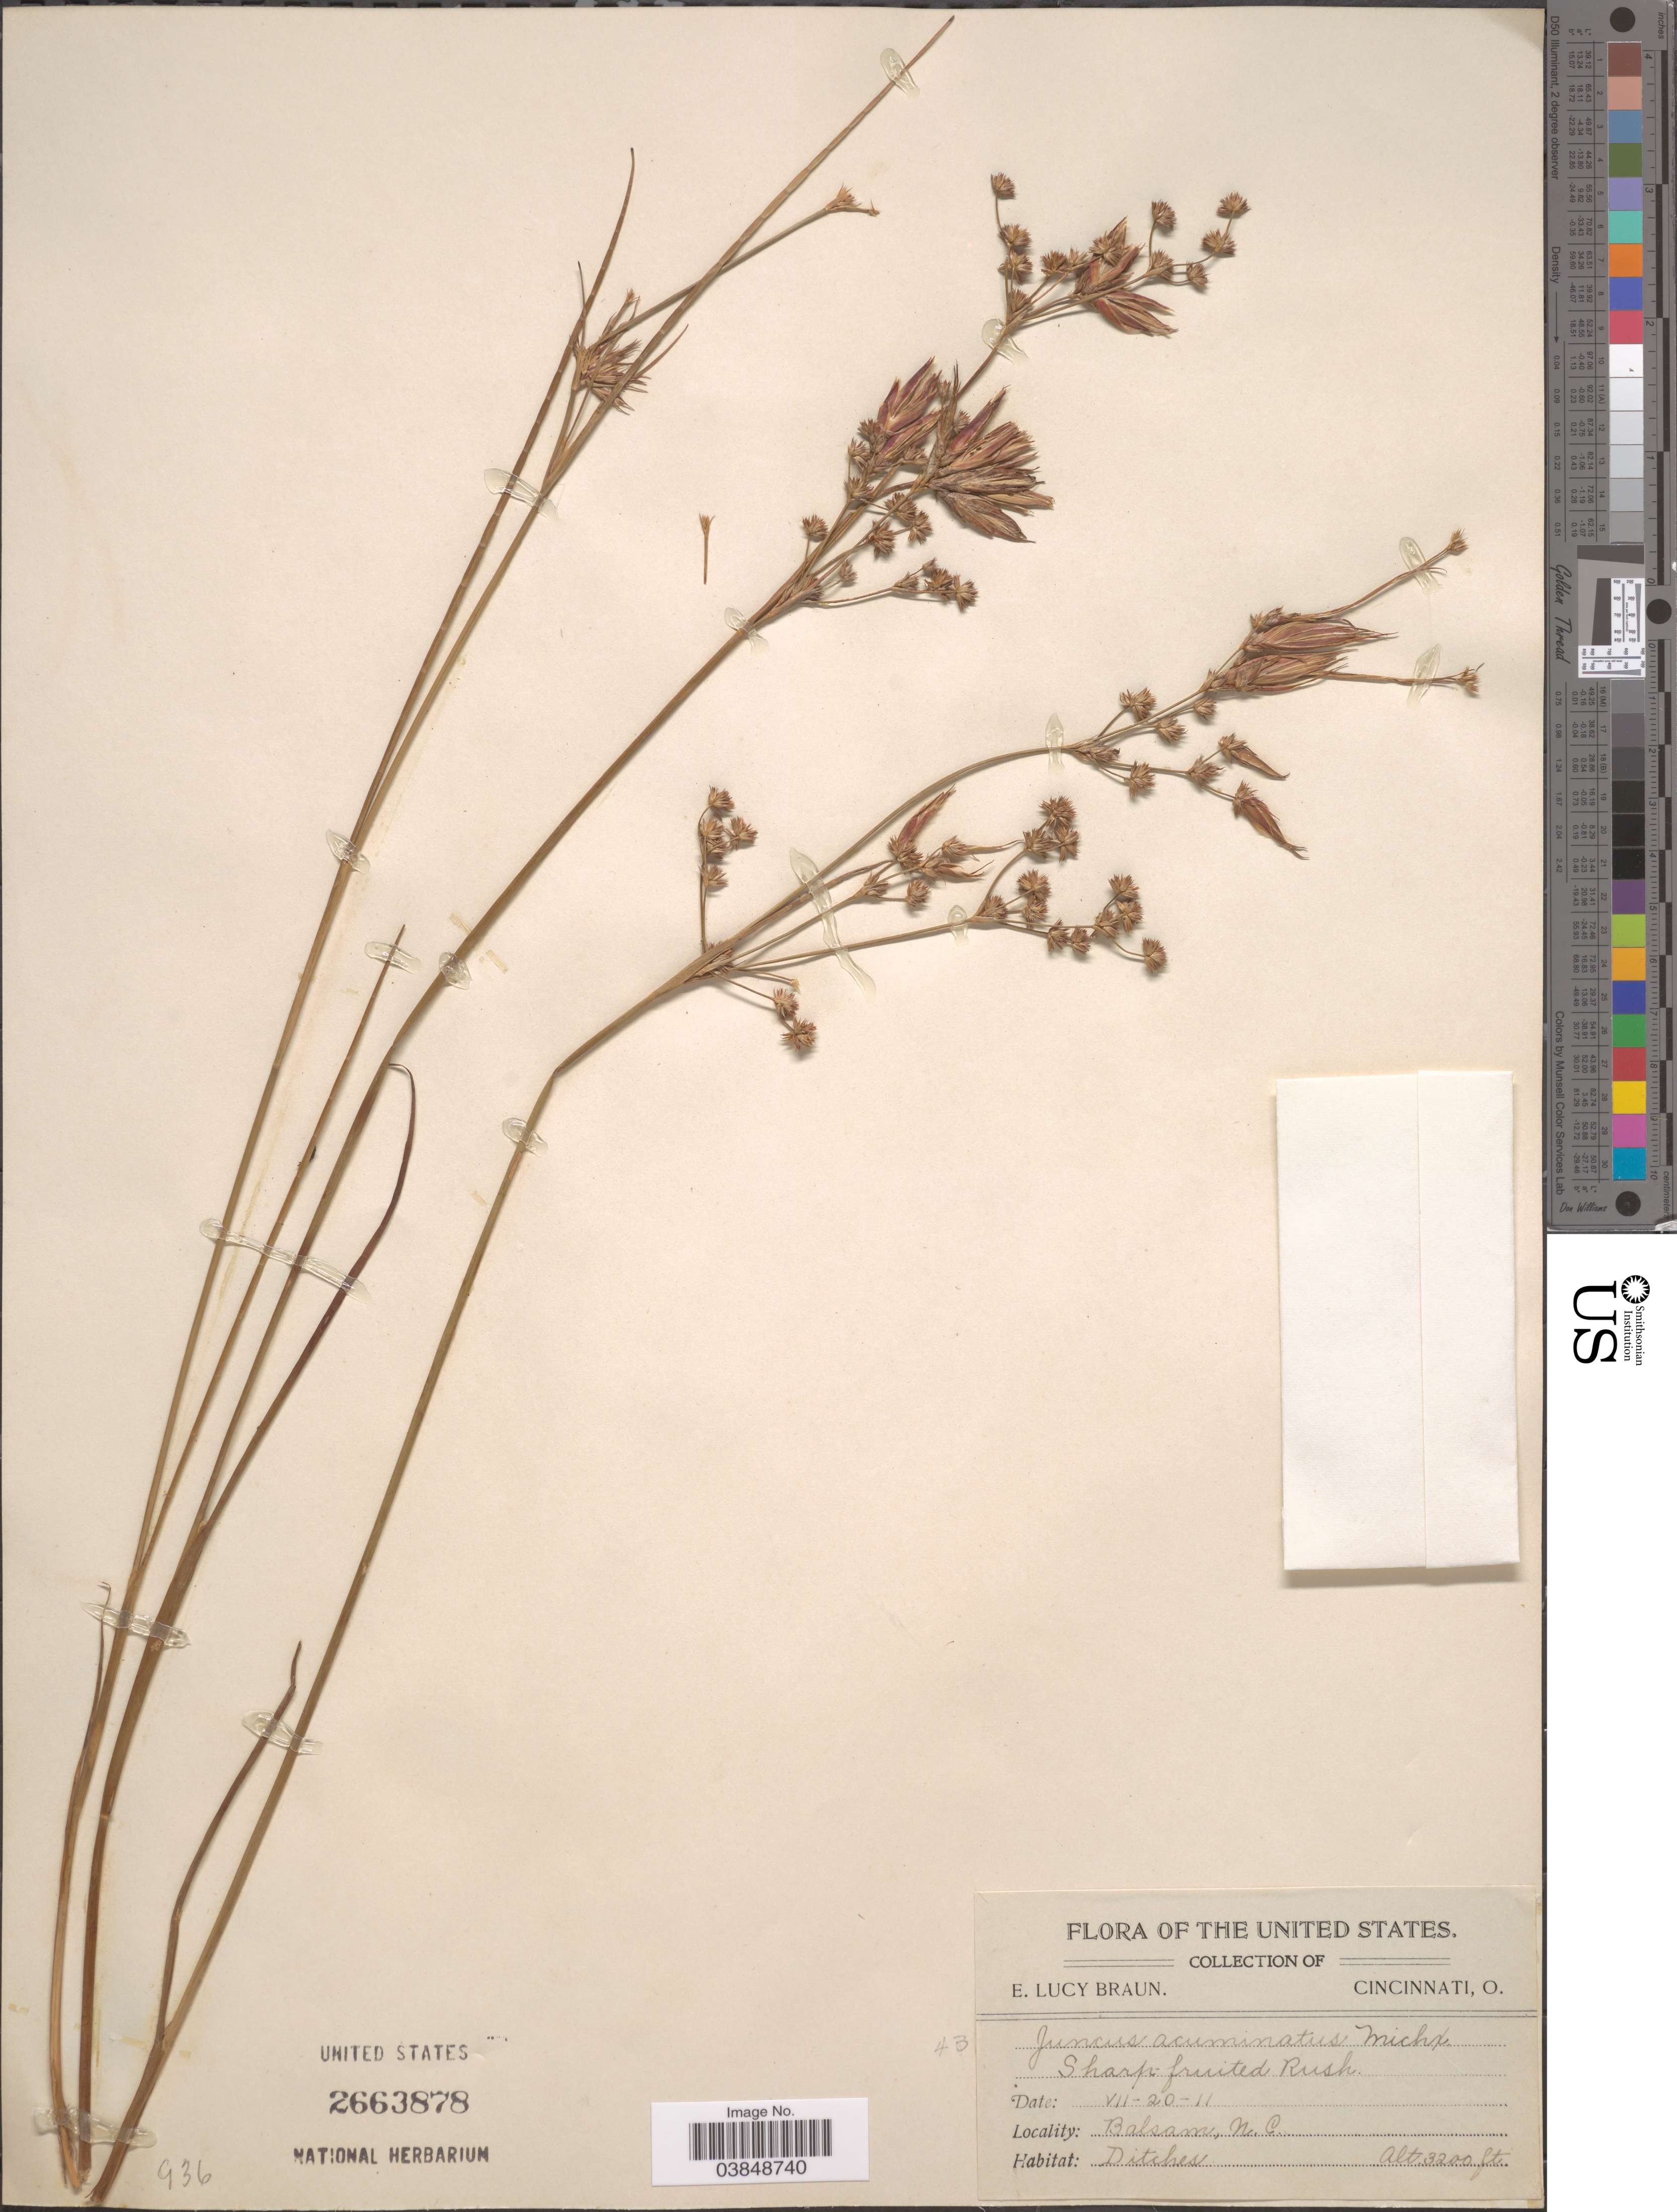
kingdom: Plantae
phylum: Tracheophyta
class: Liliopsida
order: Poales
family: Juncaceae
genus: Juncus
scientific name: Juncus acuminatus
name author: Michx.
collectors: E. L. Braun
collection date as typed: Transcribed d/m/y: 20/7/11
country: United States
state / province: North Carolina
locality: Balsam.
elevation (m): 975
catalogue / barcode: US 2663878